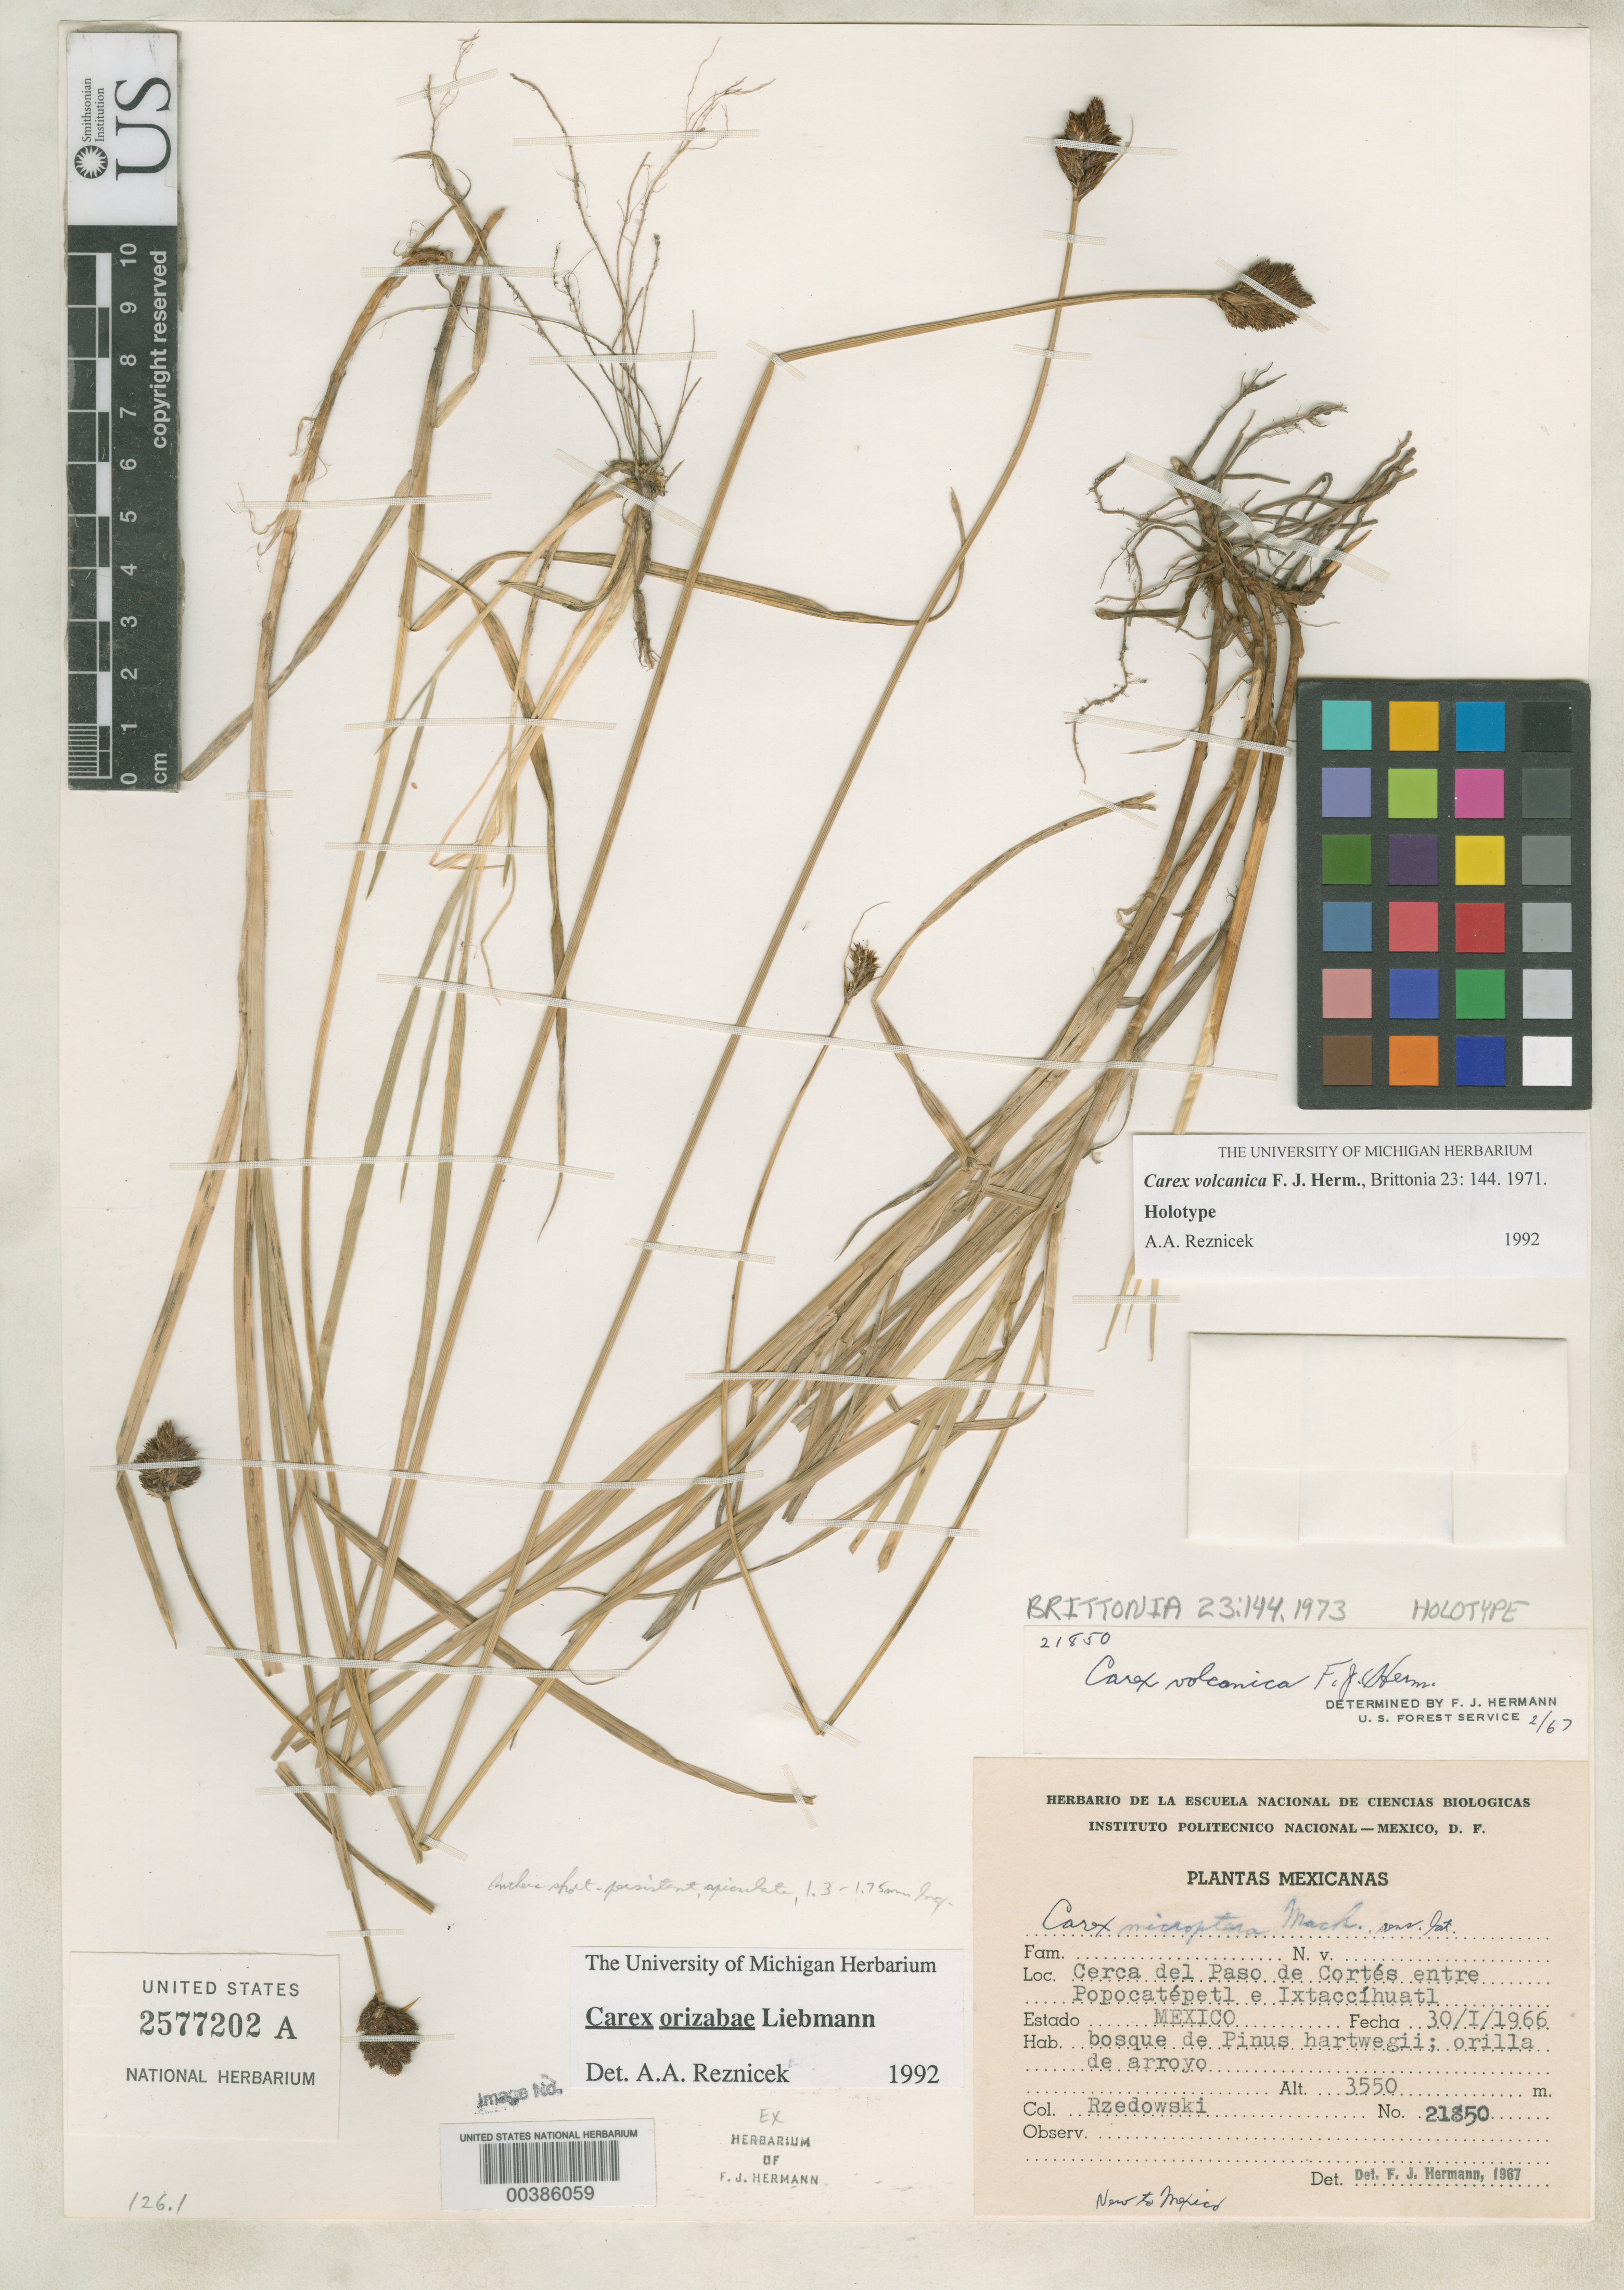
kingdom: Plantae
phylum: Tracheophyta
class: Liliopsida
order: Poales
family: Cyperaceae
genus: Carex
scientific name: Carex volcanica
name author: F.J. Herm.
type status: Holotype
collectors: J. Rzedowski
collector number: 21850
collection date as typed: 30 Jan 1966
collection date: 1966-01-30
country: Mexico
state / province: México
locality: Cerca del Paso de Cortes entre Popocatepetl e Ixtaccihuatl.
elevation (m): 3550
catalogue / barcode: US 2577202A